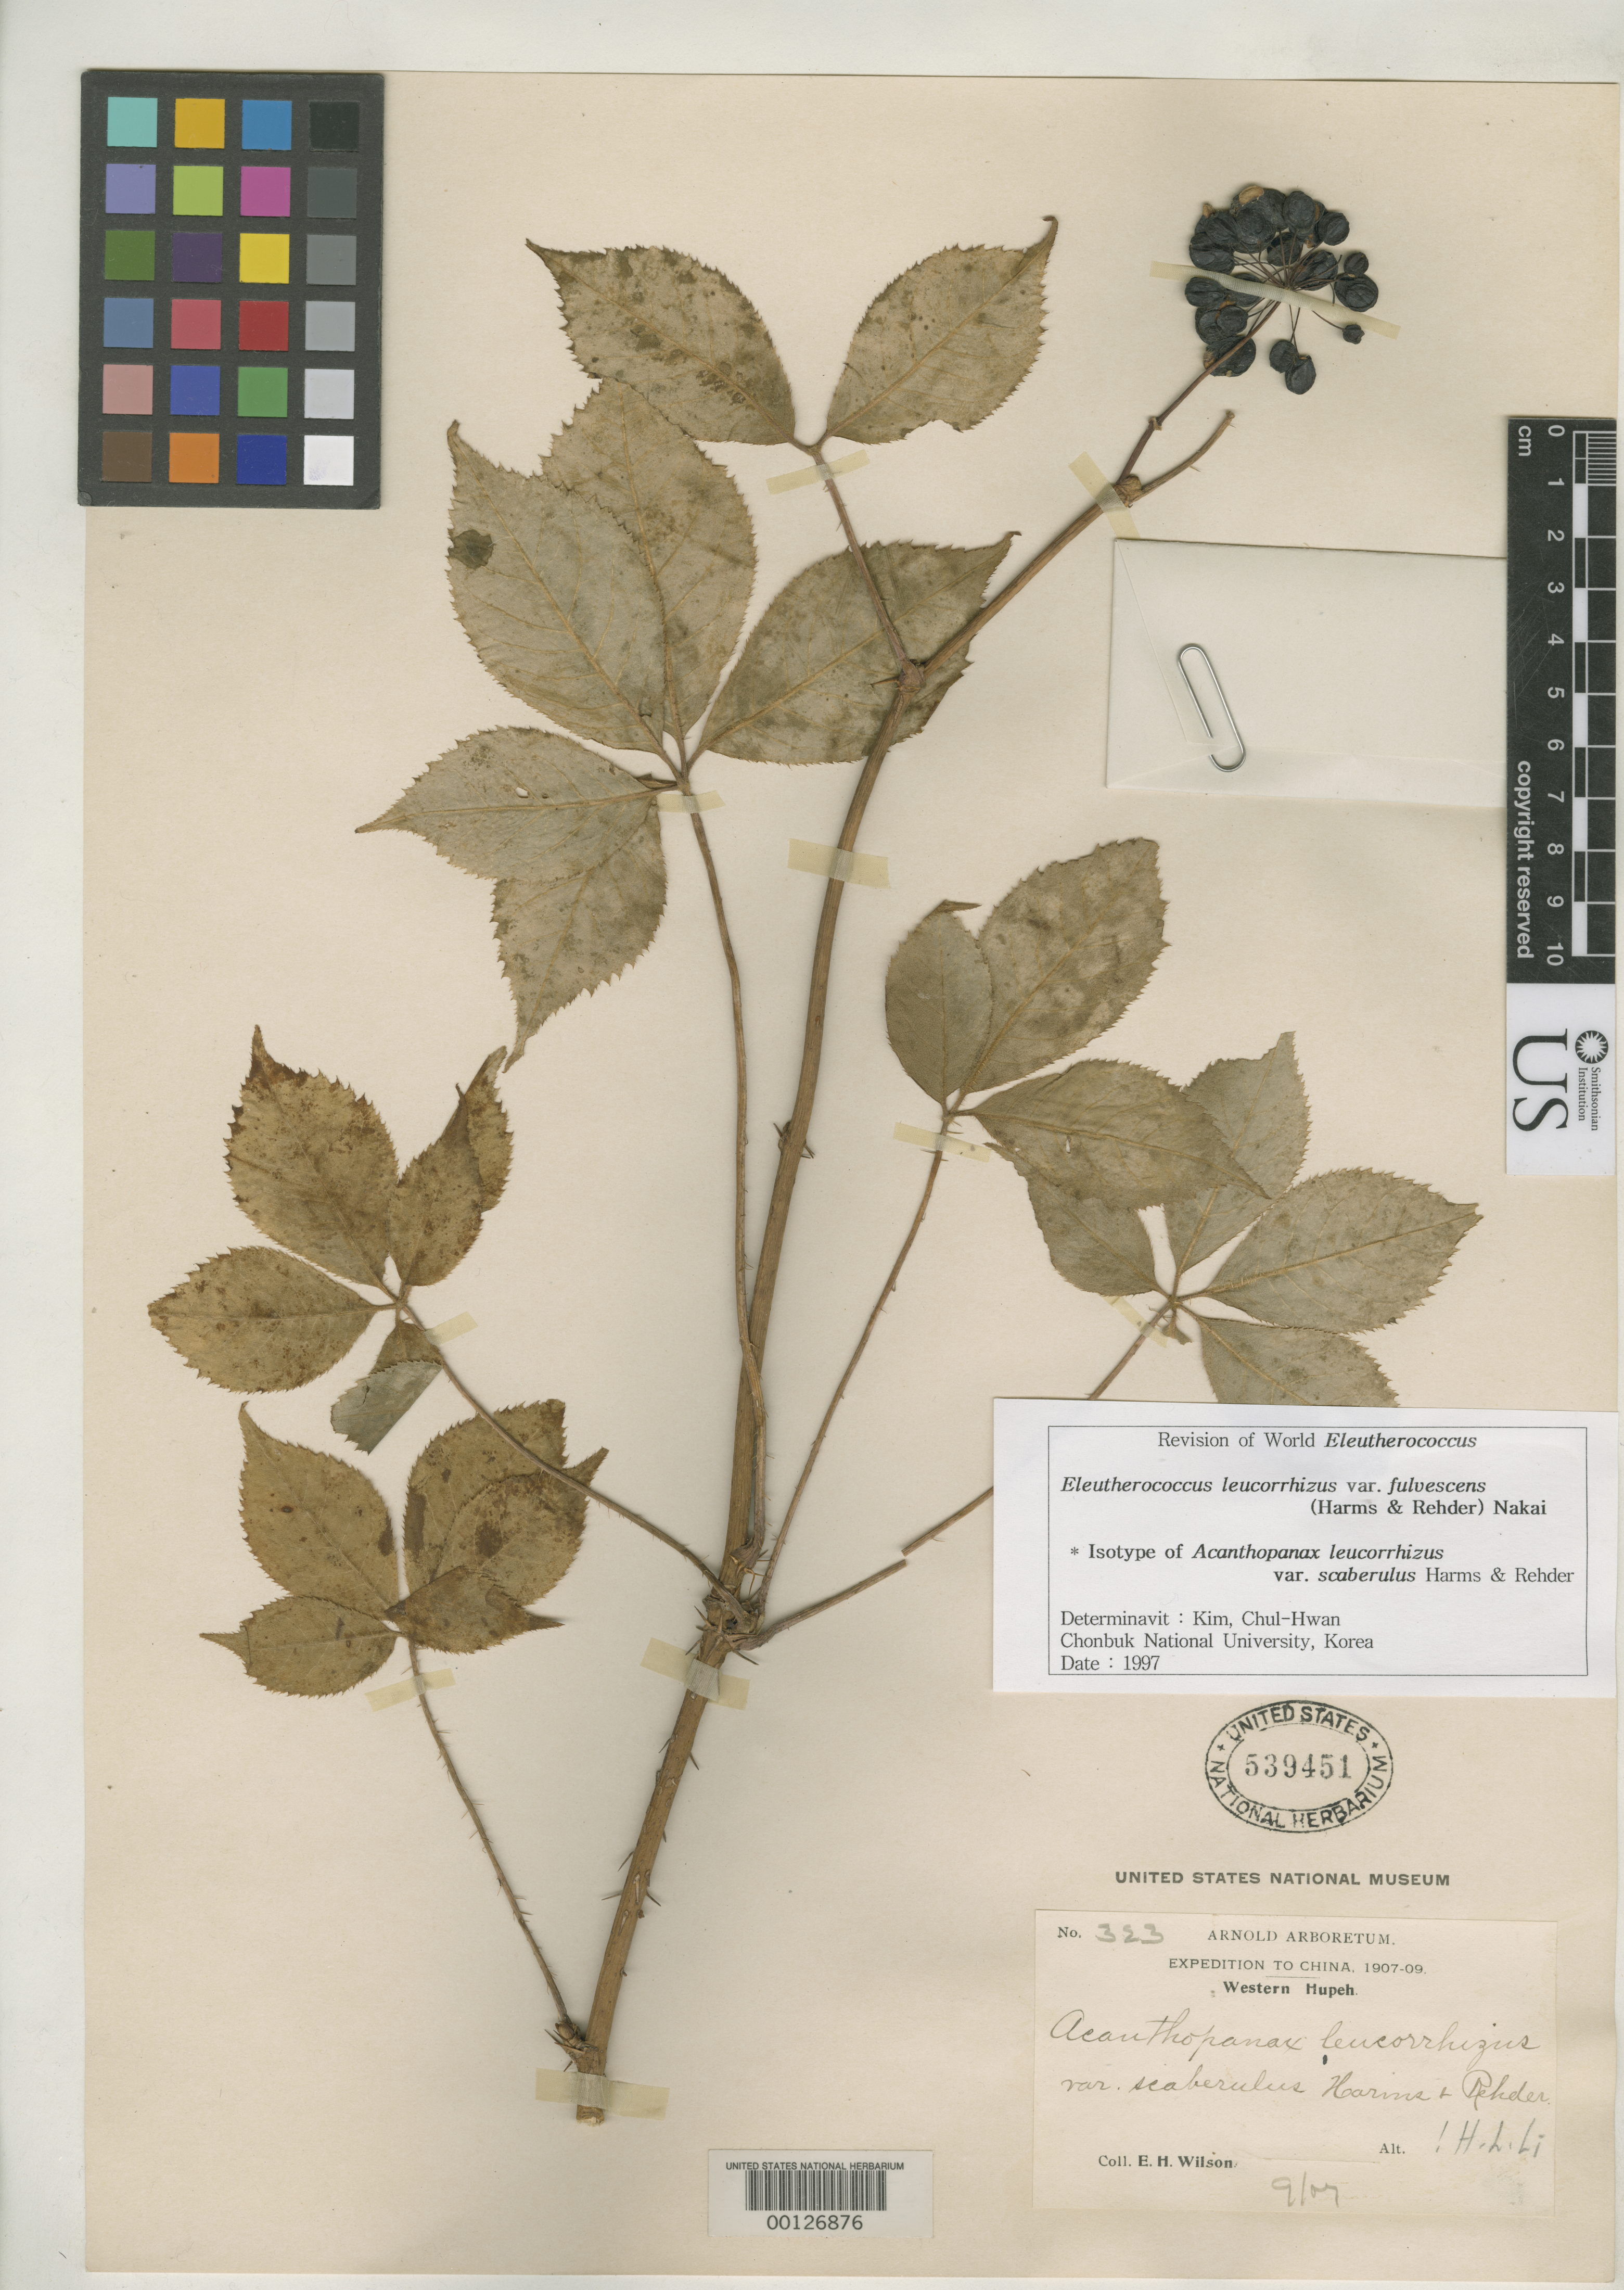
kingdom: Plantae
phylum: Tracheophyta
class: Magnoliopsida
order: Apiales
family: Araliaceae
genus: Acanthopanax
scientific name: Acanthopanax leucorrhizus var. scaberulus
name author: Harms & Rehder in Sarg.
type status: Isotype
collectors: E. H. Wilson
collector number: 323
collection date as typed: Sep 1907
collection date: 1907-09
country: China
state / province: Hubei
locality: Fang Hsien.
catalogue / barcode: US 539451